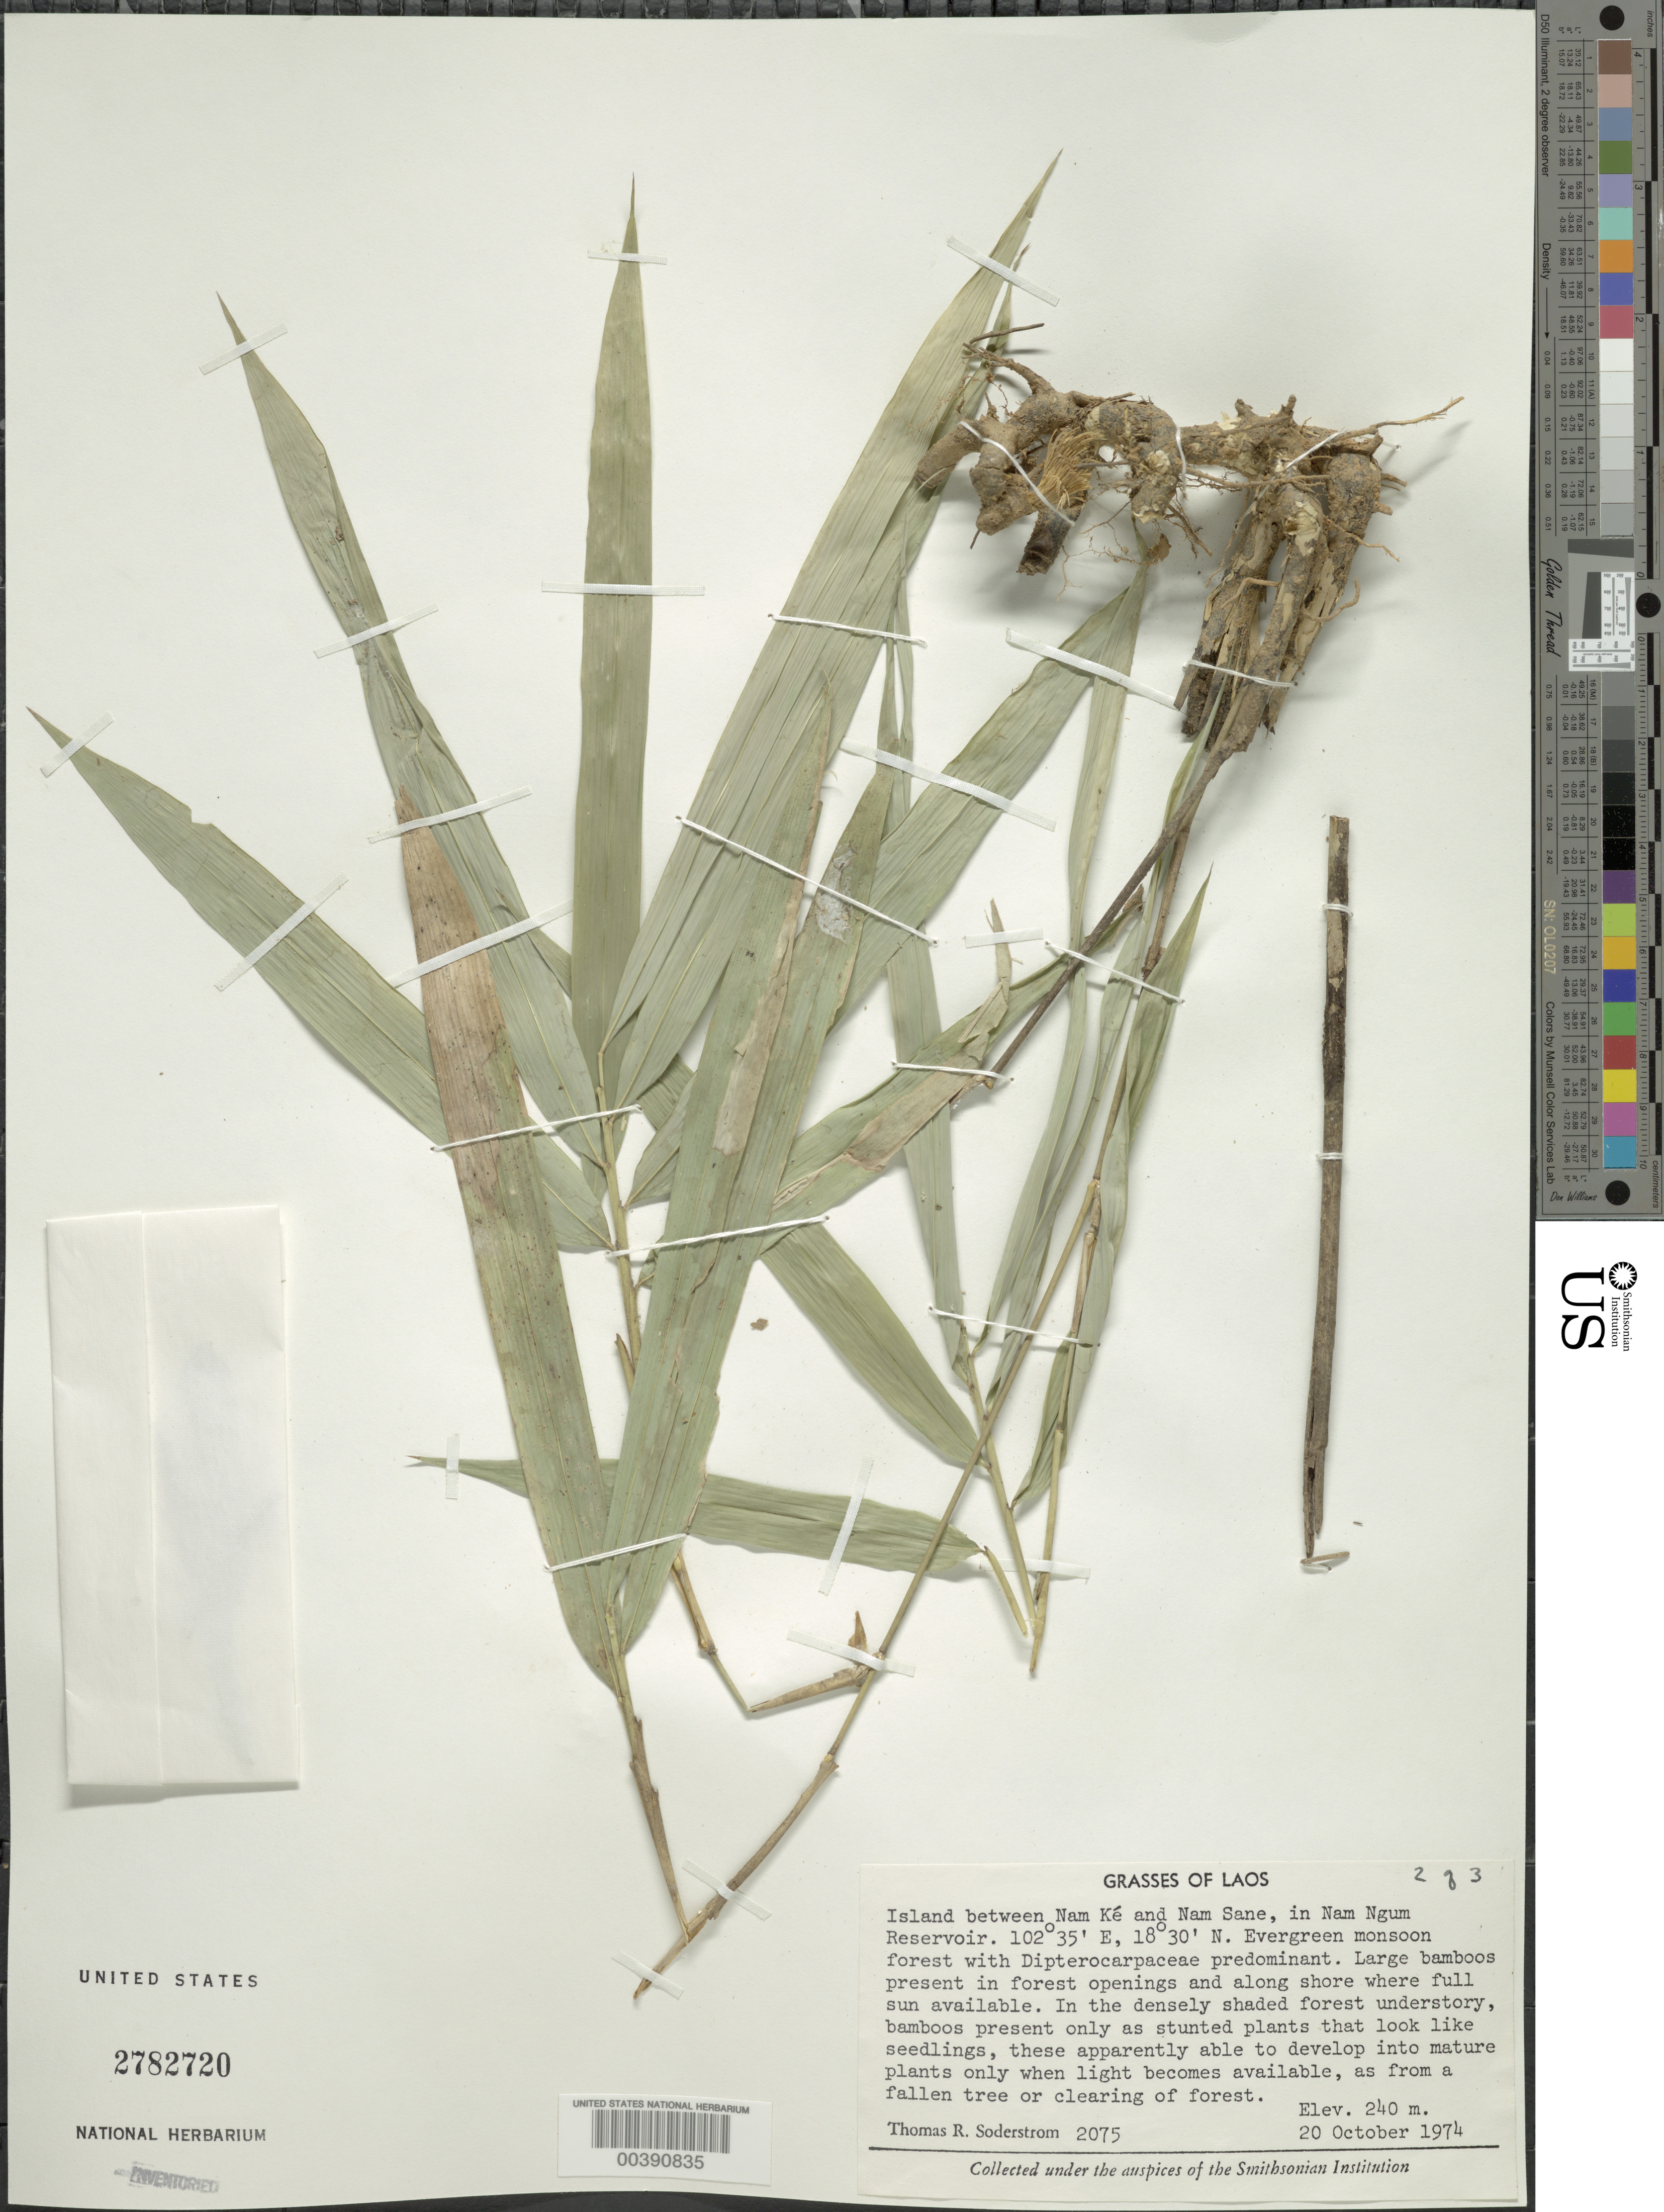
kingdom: Plantae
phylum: Tracheophyta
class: Liliopsida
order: Poales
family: Poaceae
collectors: T. R. Soderstrom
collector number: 2075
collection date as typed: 20 Oct 1974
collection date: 1974-10-20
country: Laos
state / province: Viangchan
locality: Nam ke/Nam sane, Nam Ngum Reservoir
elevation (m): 240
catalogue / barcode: US 2782720